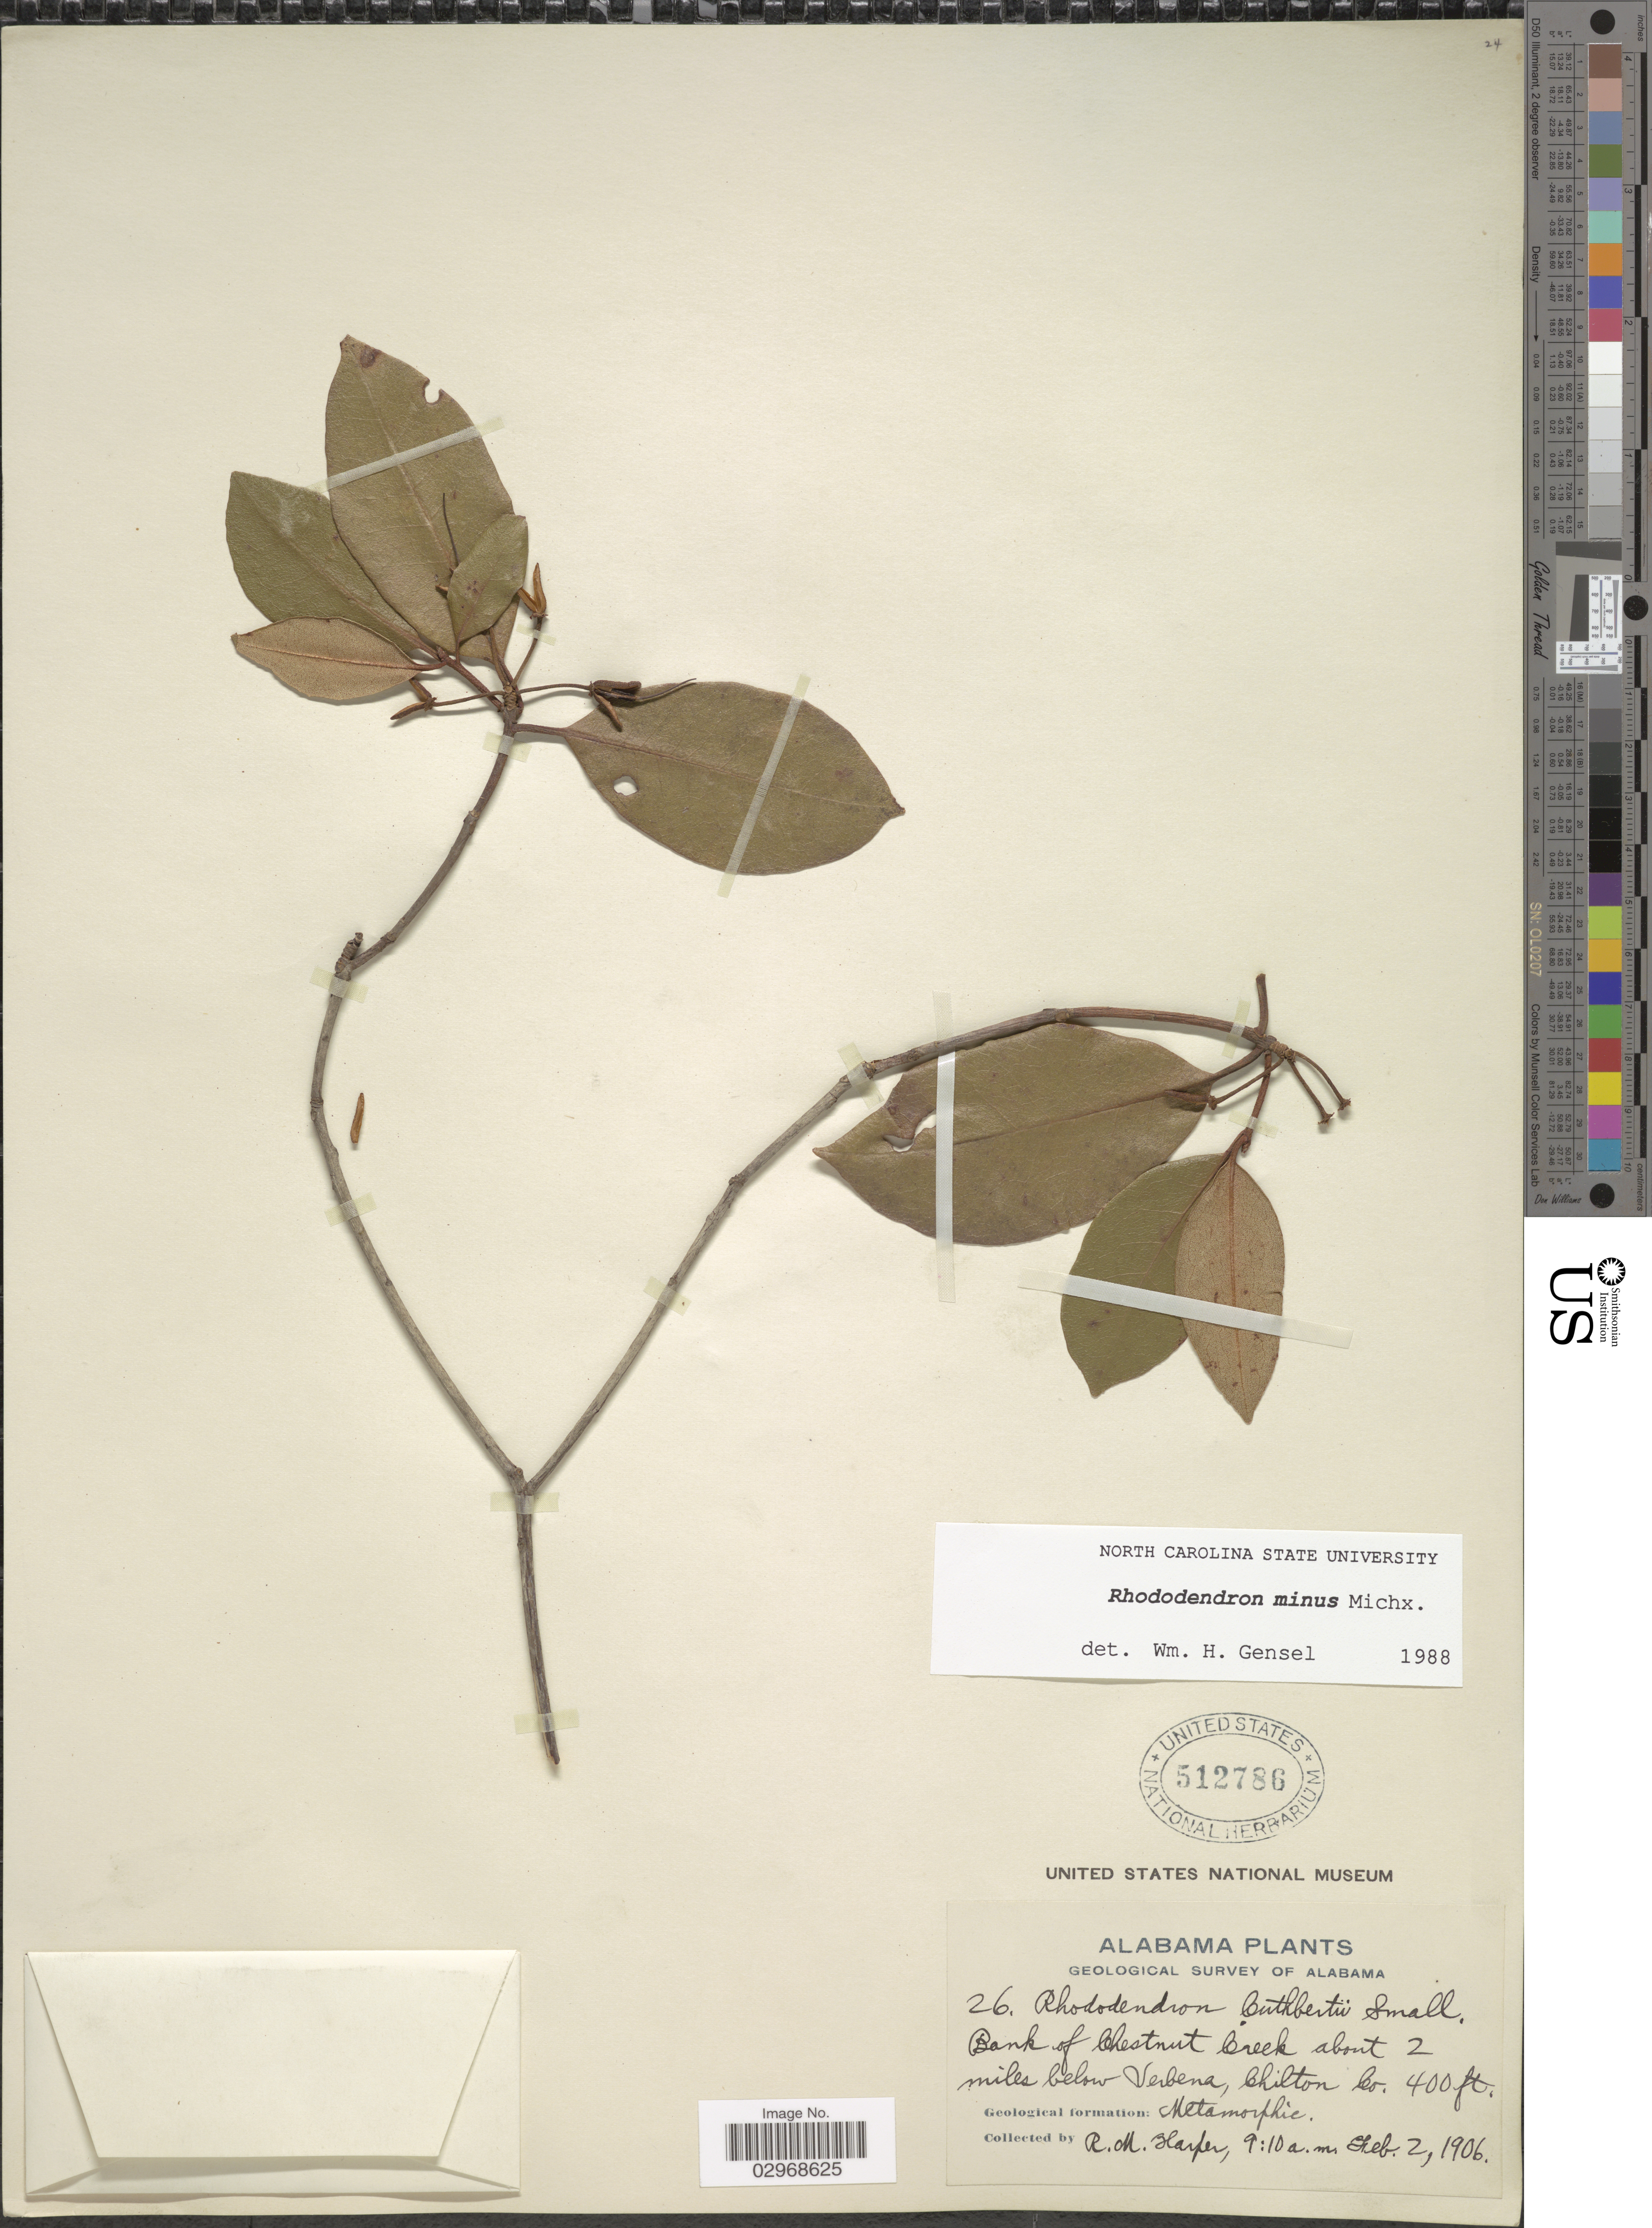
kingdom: Plantae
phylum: Tracheophyta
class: Magnoliopsida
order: Ericales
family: Ericaceae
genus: Rhododendron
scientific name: Rhododendron minus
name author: Michx.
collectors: R. Harper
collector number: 26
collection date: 1906-02-02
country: United States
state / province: Alabama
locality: Bank of Chernut Creek about 2 miles below Verbena, Chilton Co.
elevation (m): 122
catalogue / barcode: US 512786